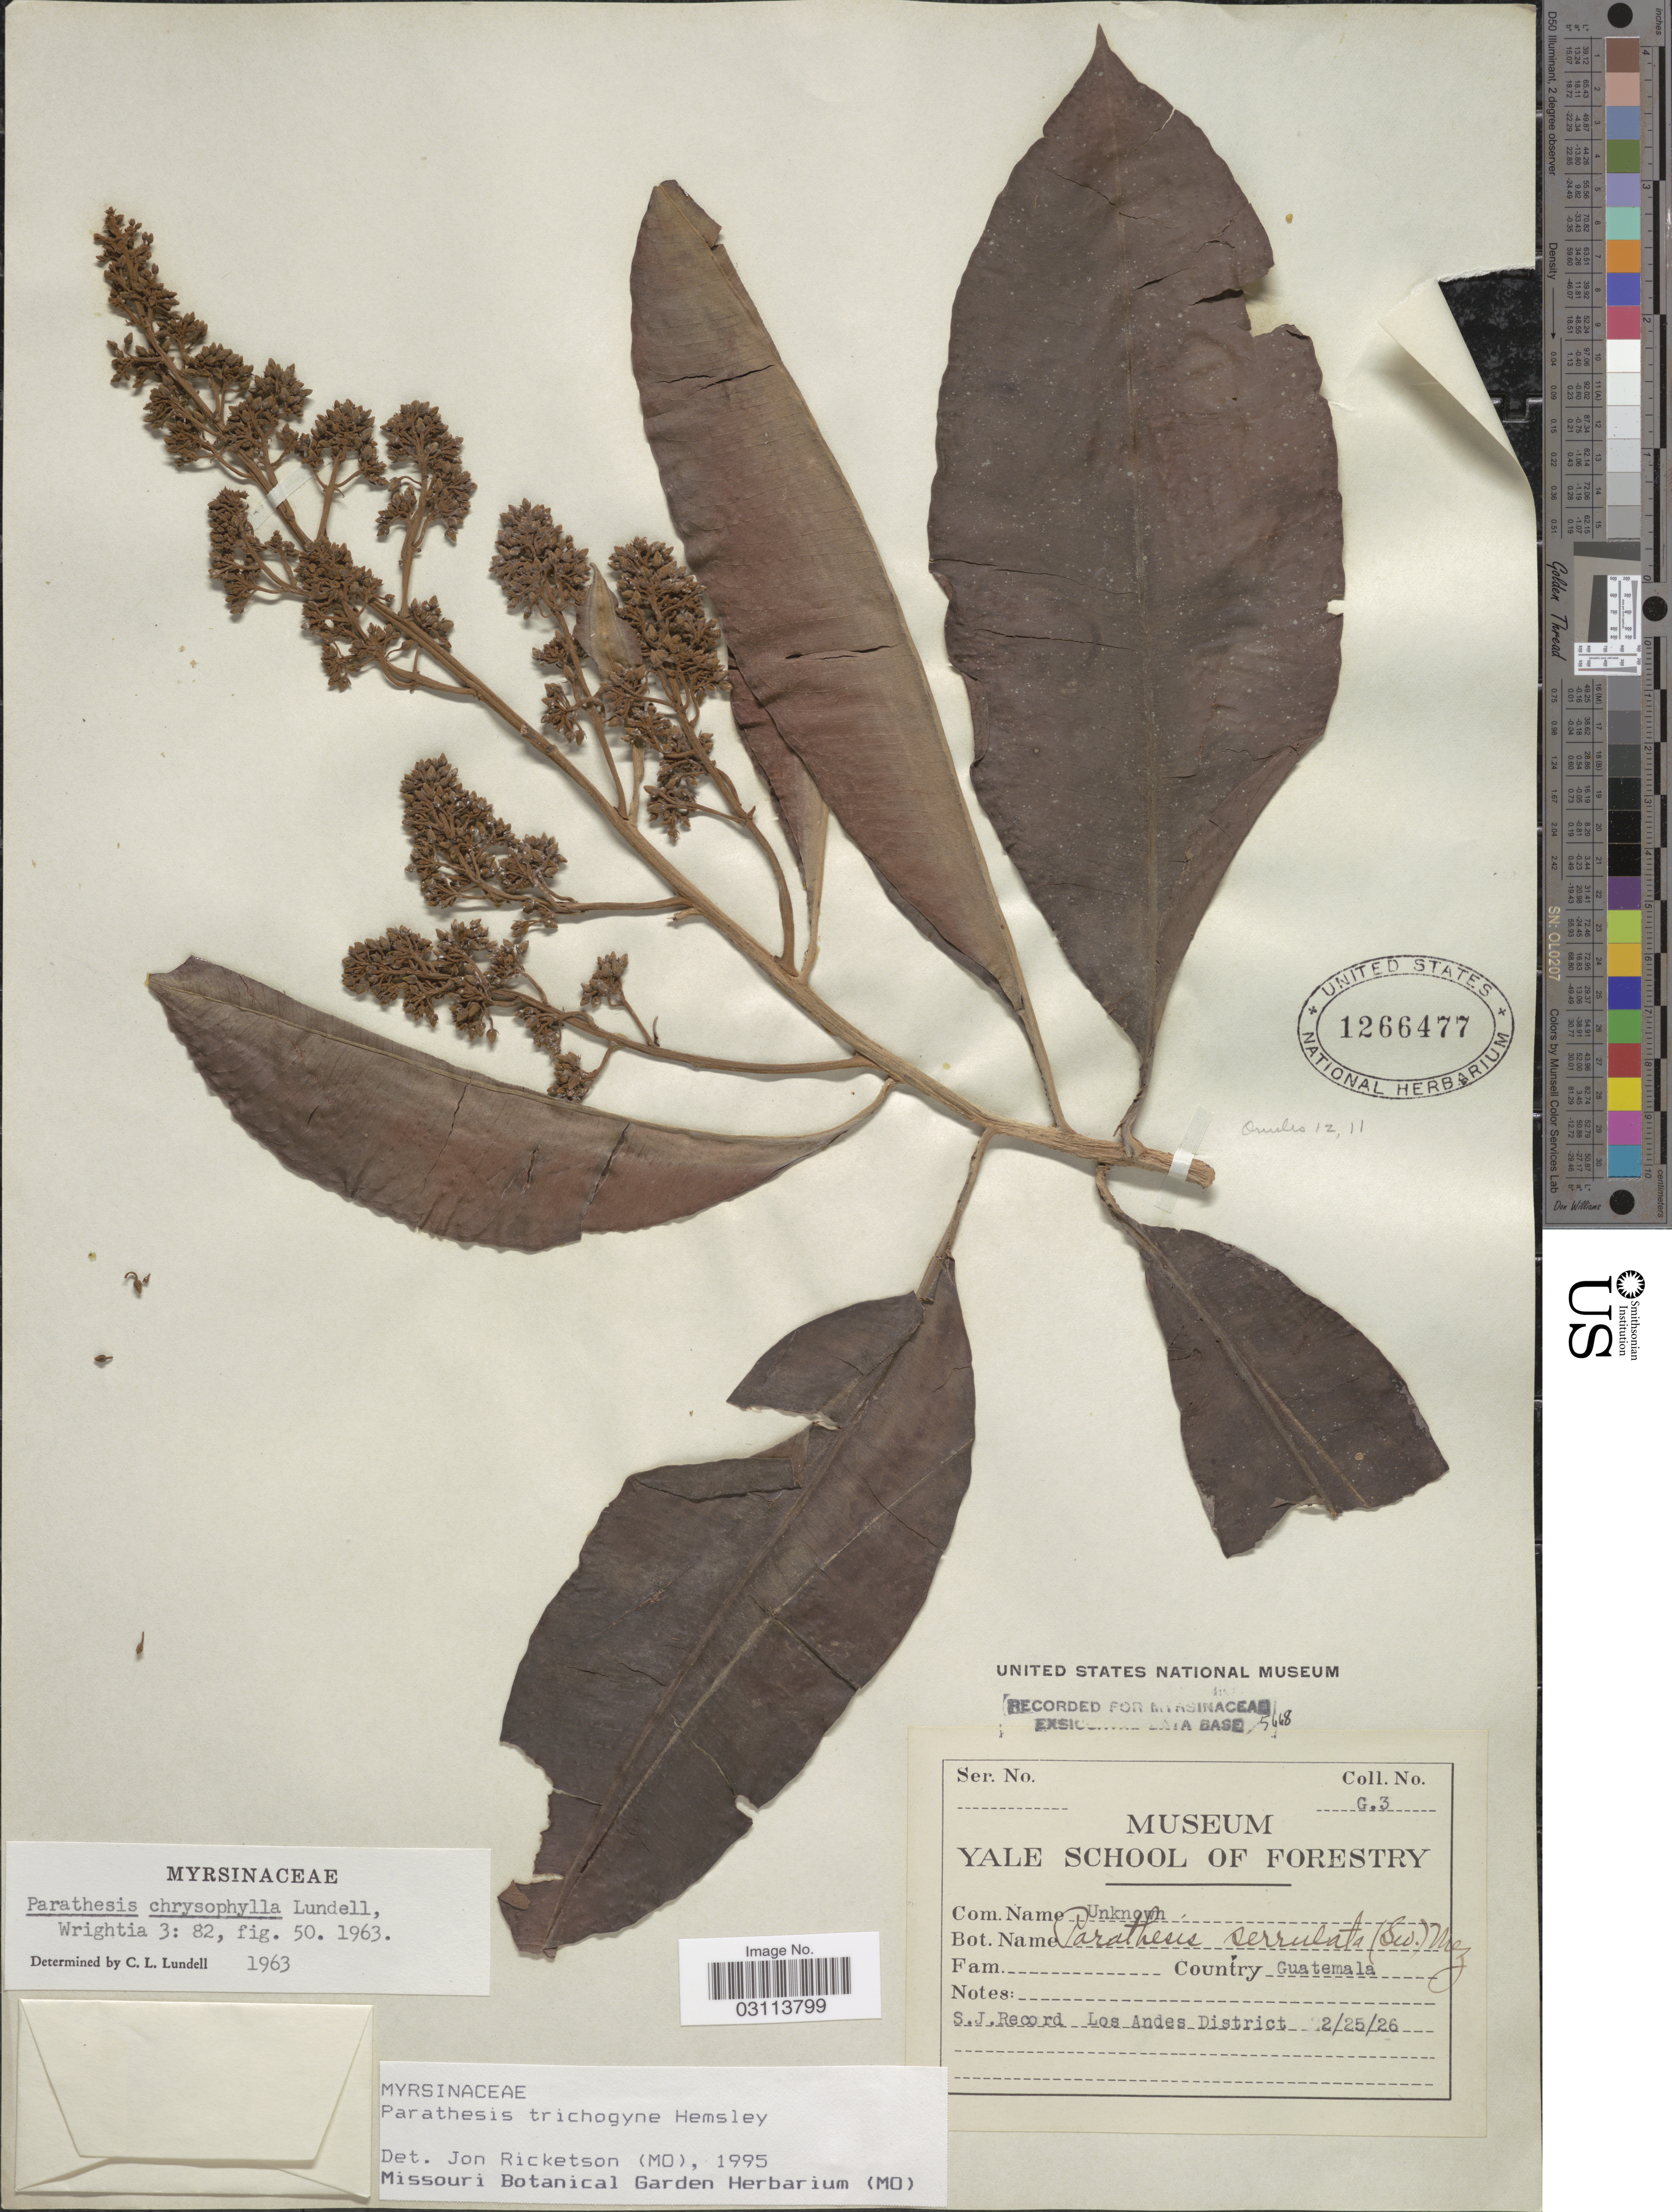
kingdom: Plantae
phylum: Tracheophyta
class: Magnoliopsida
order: Ericales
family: Primulaceae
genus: Parathesis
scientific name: Parathesis trichogyne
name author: Hemsl.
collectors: S. J. Record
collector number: G. 3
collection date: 1926-02-25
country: Guatemala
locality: Los Andes District.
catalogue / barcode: US 1266477